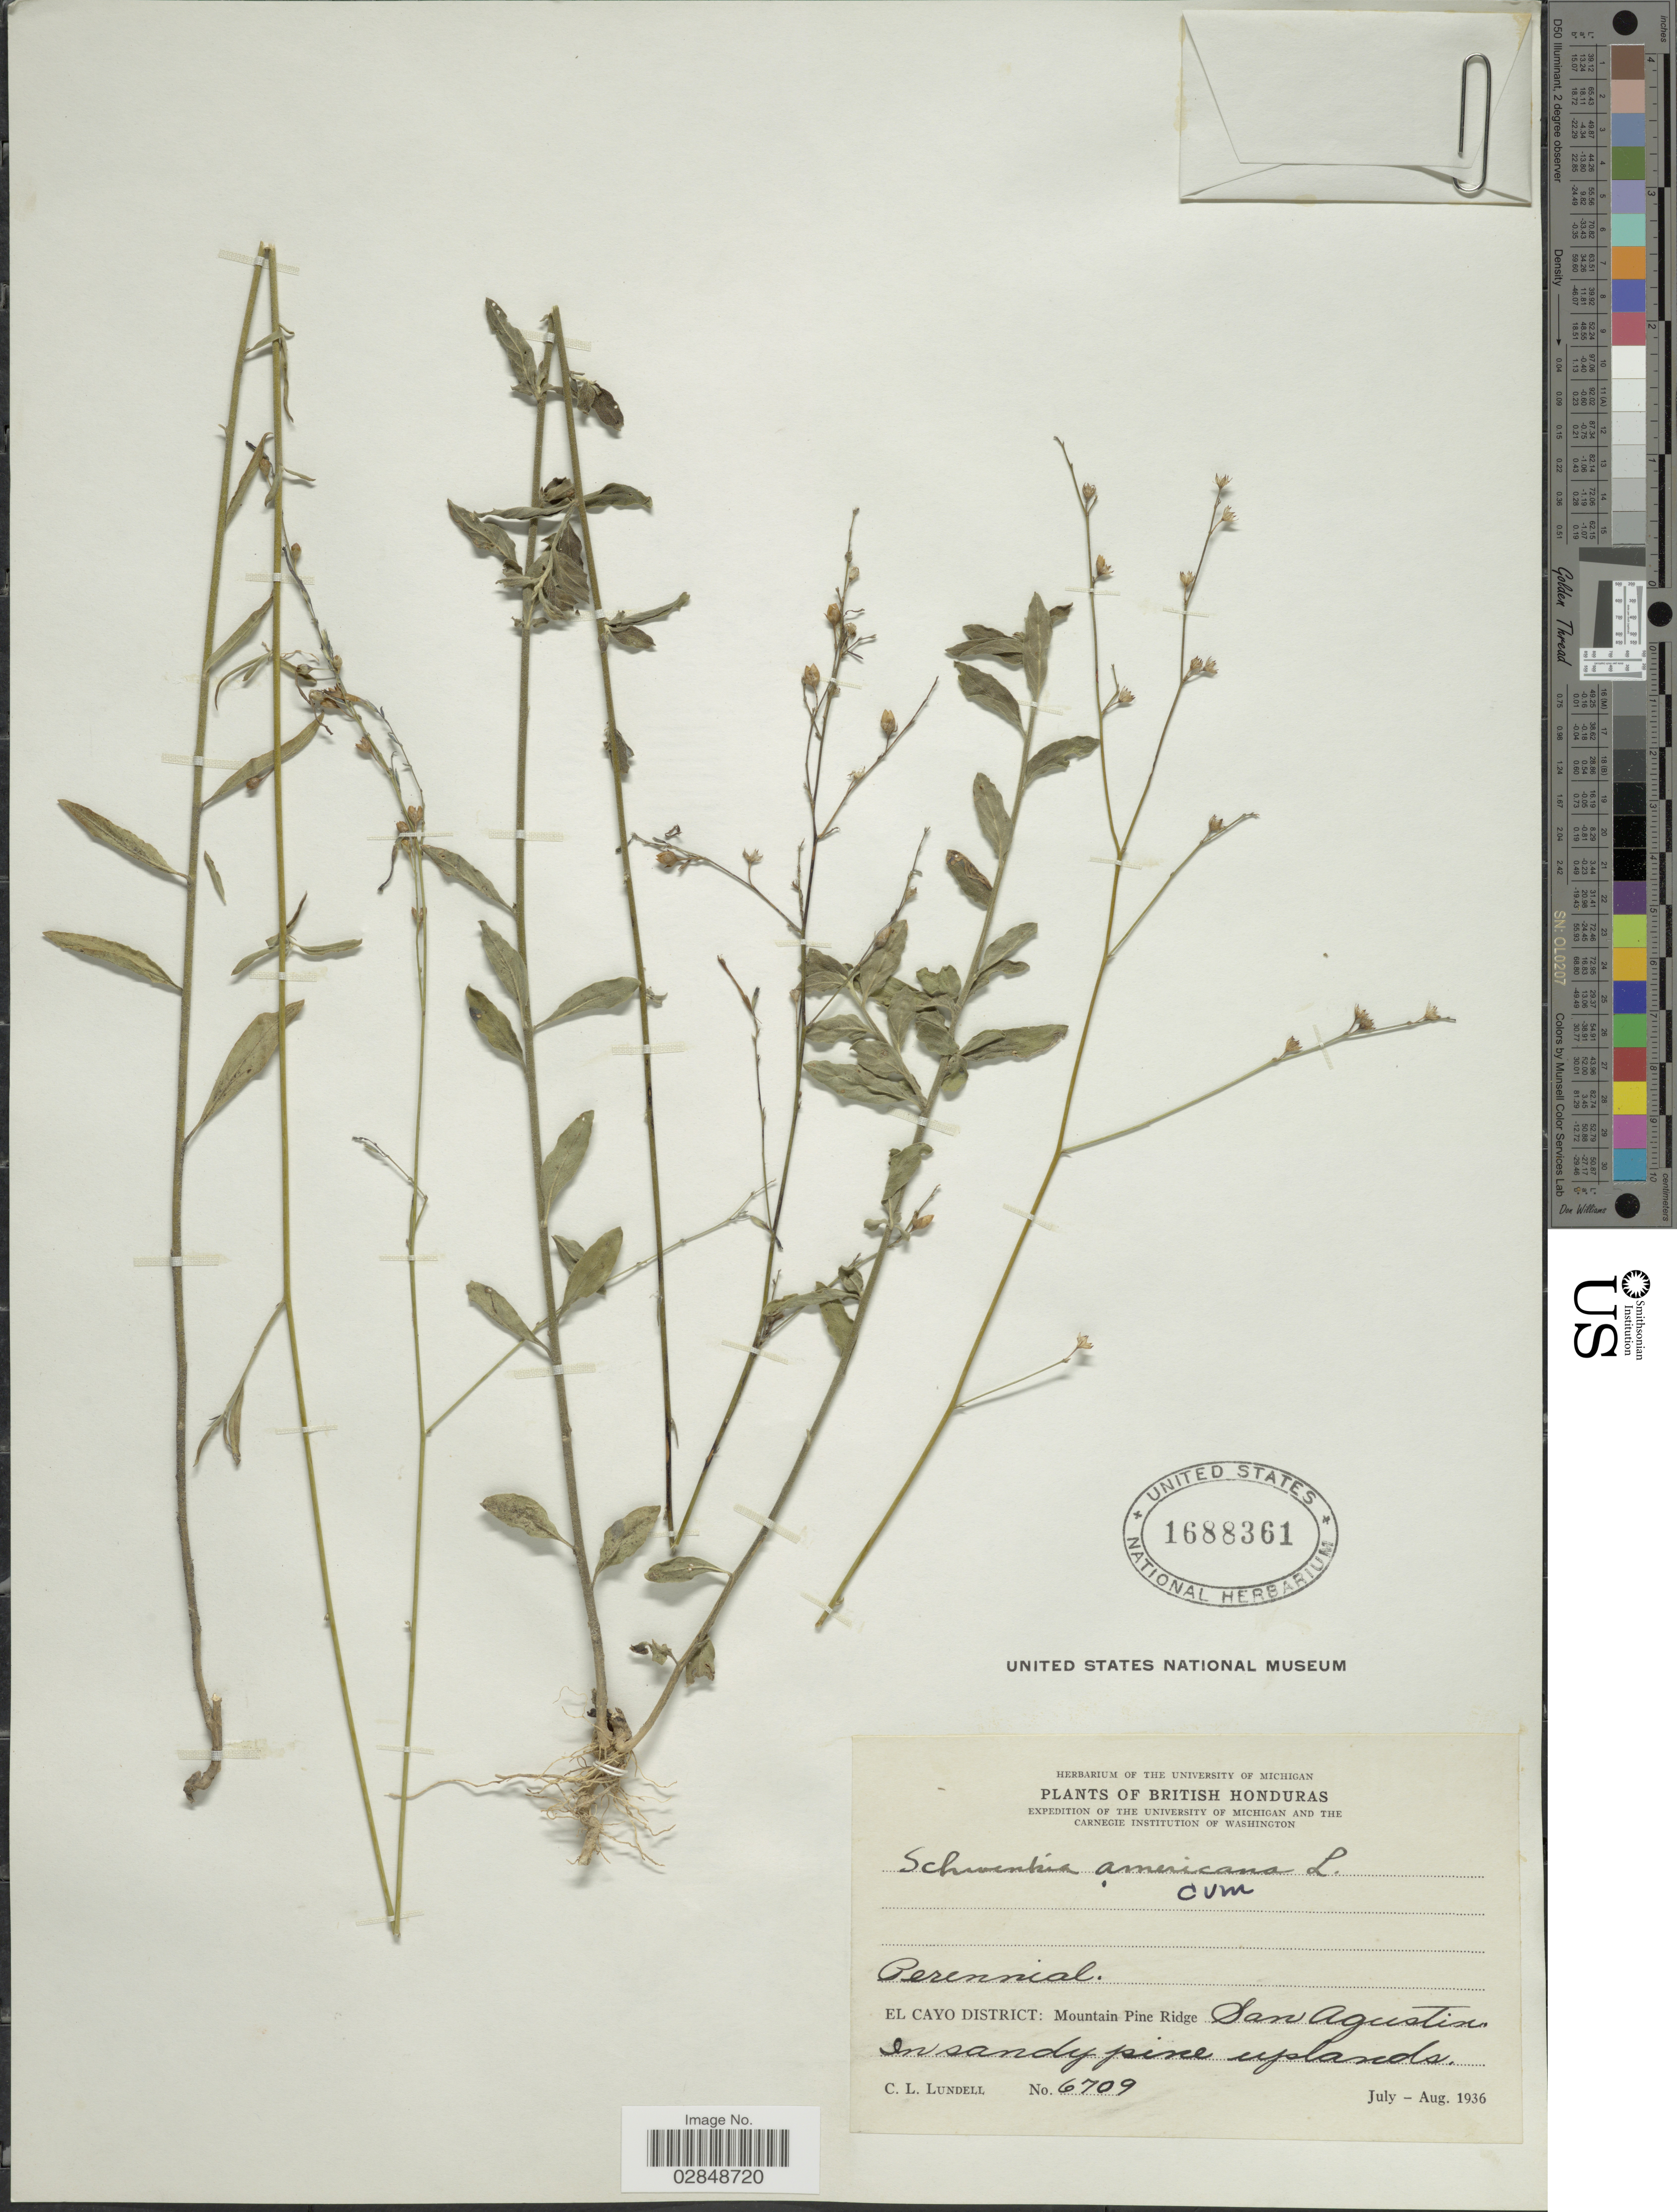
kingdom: Plantae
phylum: Tracheophyta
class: Magnoliopsida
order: Solanales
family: Solanaceae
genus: Schwenckia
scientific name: Schwenckia americana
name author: L.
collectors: C. L. Lundell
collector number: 6709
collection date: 1936-07/1936-08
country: Belize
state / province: Cayo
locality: British Honduras. El Cayo District: Mountain Pine Ridge, San Augustin.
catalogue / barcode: US 1688361